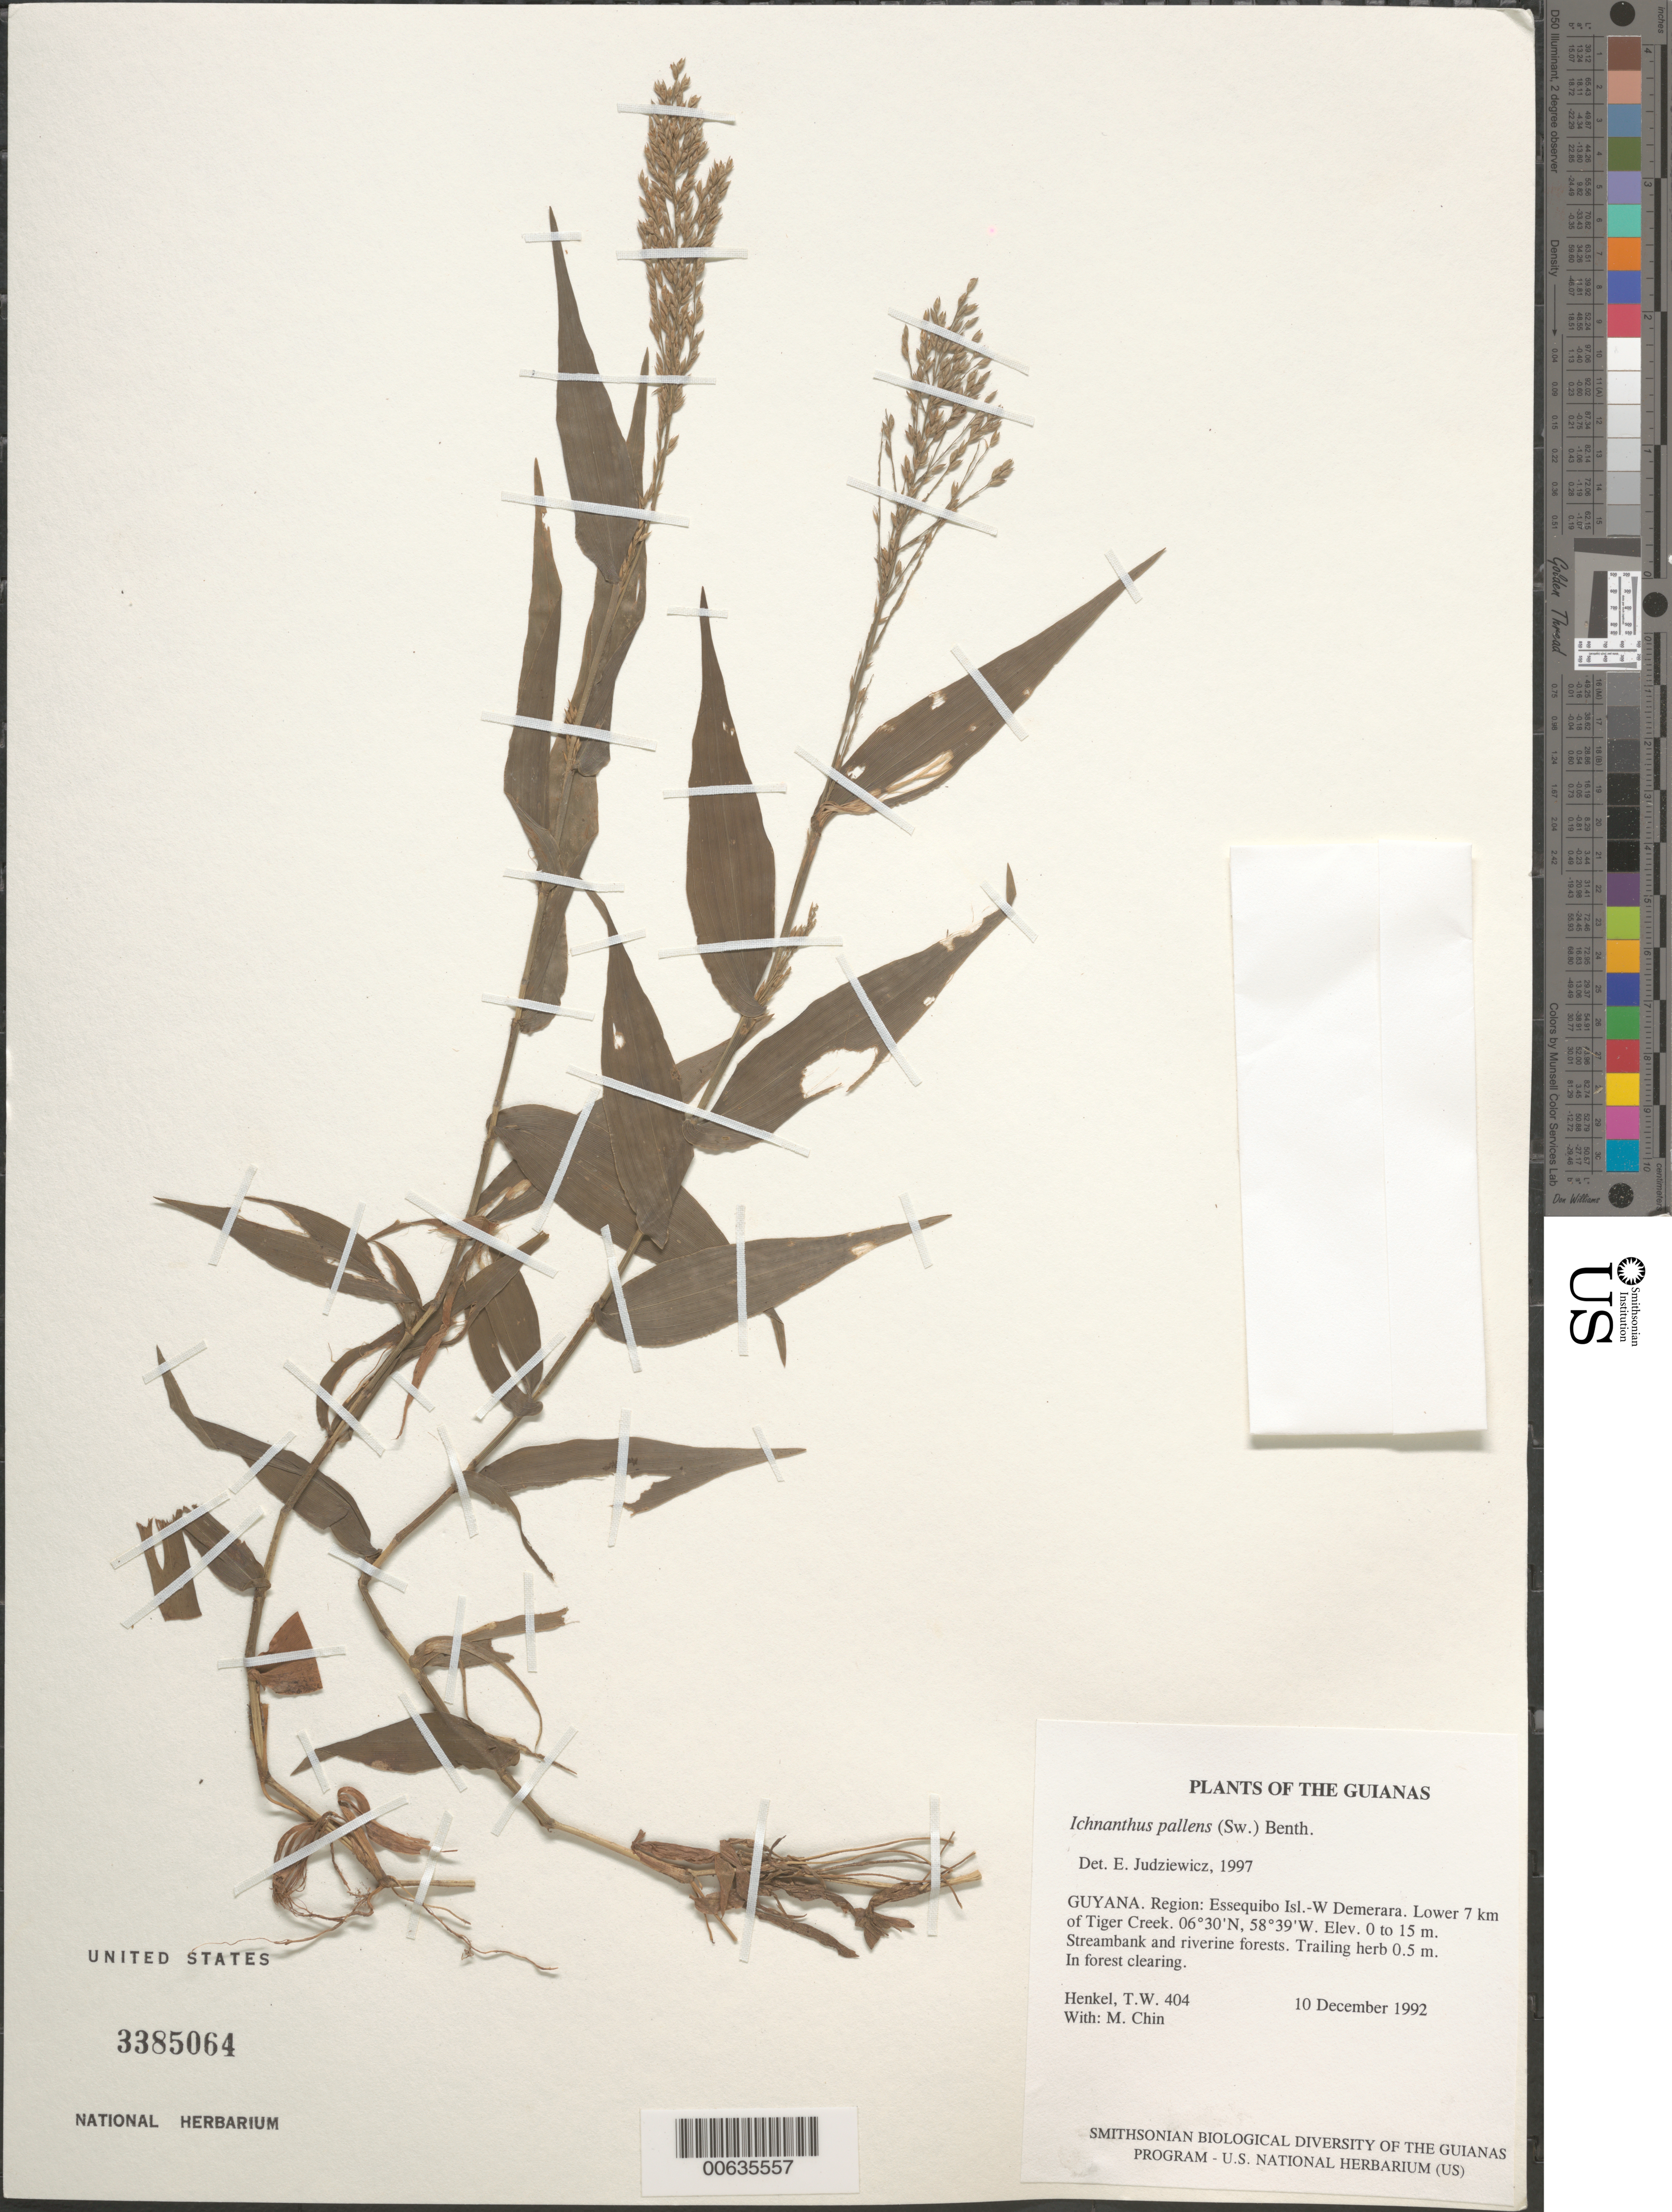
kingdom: Plantae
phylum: Tracheophyta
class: Liliopsida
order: Poales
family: Poaceae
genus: Ichnanthus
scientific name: Ichnanthus pallens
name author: (Sw.) Munro ex Benth.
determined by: Judziewicz, E. J.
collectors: T. Henkel & M. Chin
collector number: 404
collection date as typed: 10 December 1992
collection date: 1992-12-10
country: Guyana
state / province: Essequibo Isl-W. Demerara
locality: Lower 7 km of Tiger Creek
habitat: Streambank and riverine forests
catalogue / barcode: US 3385064